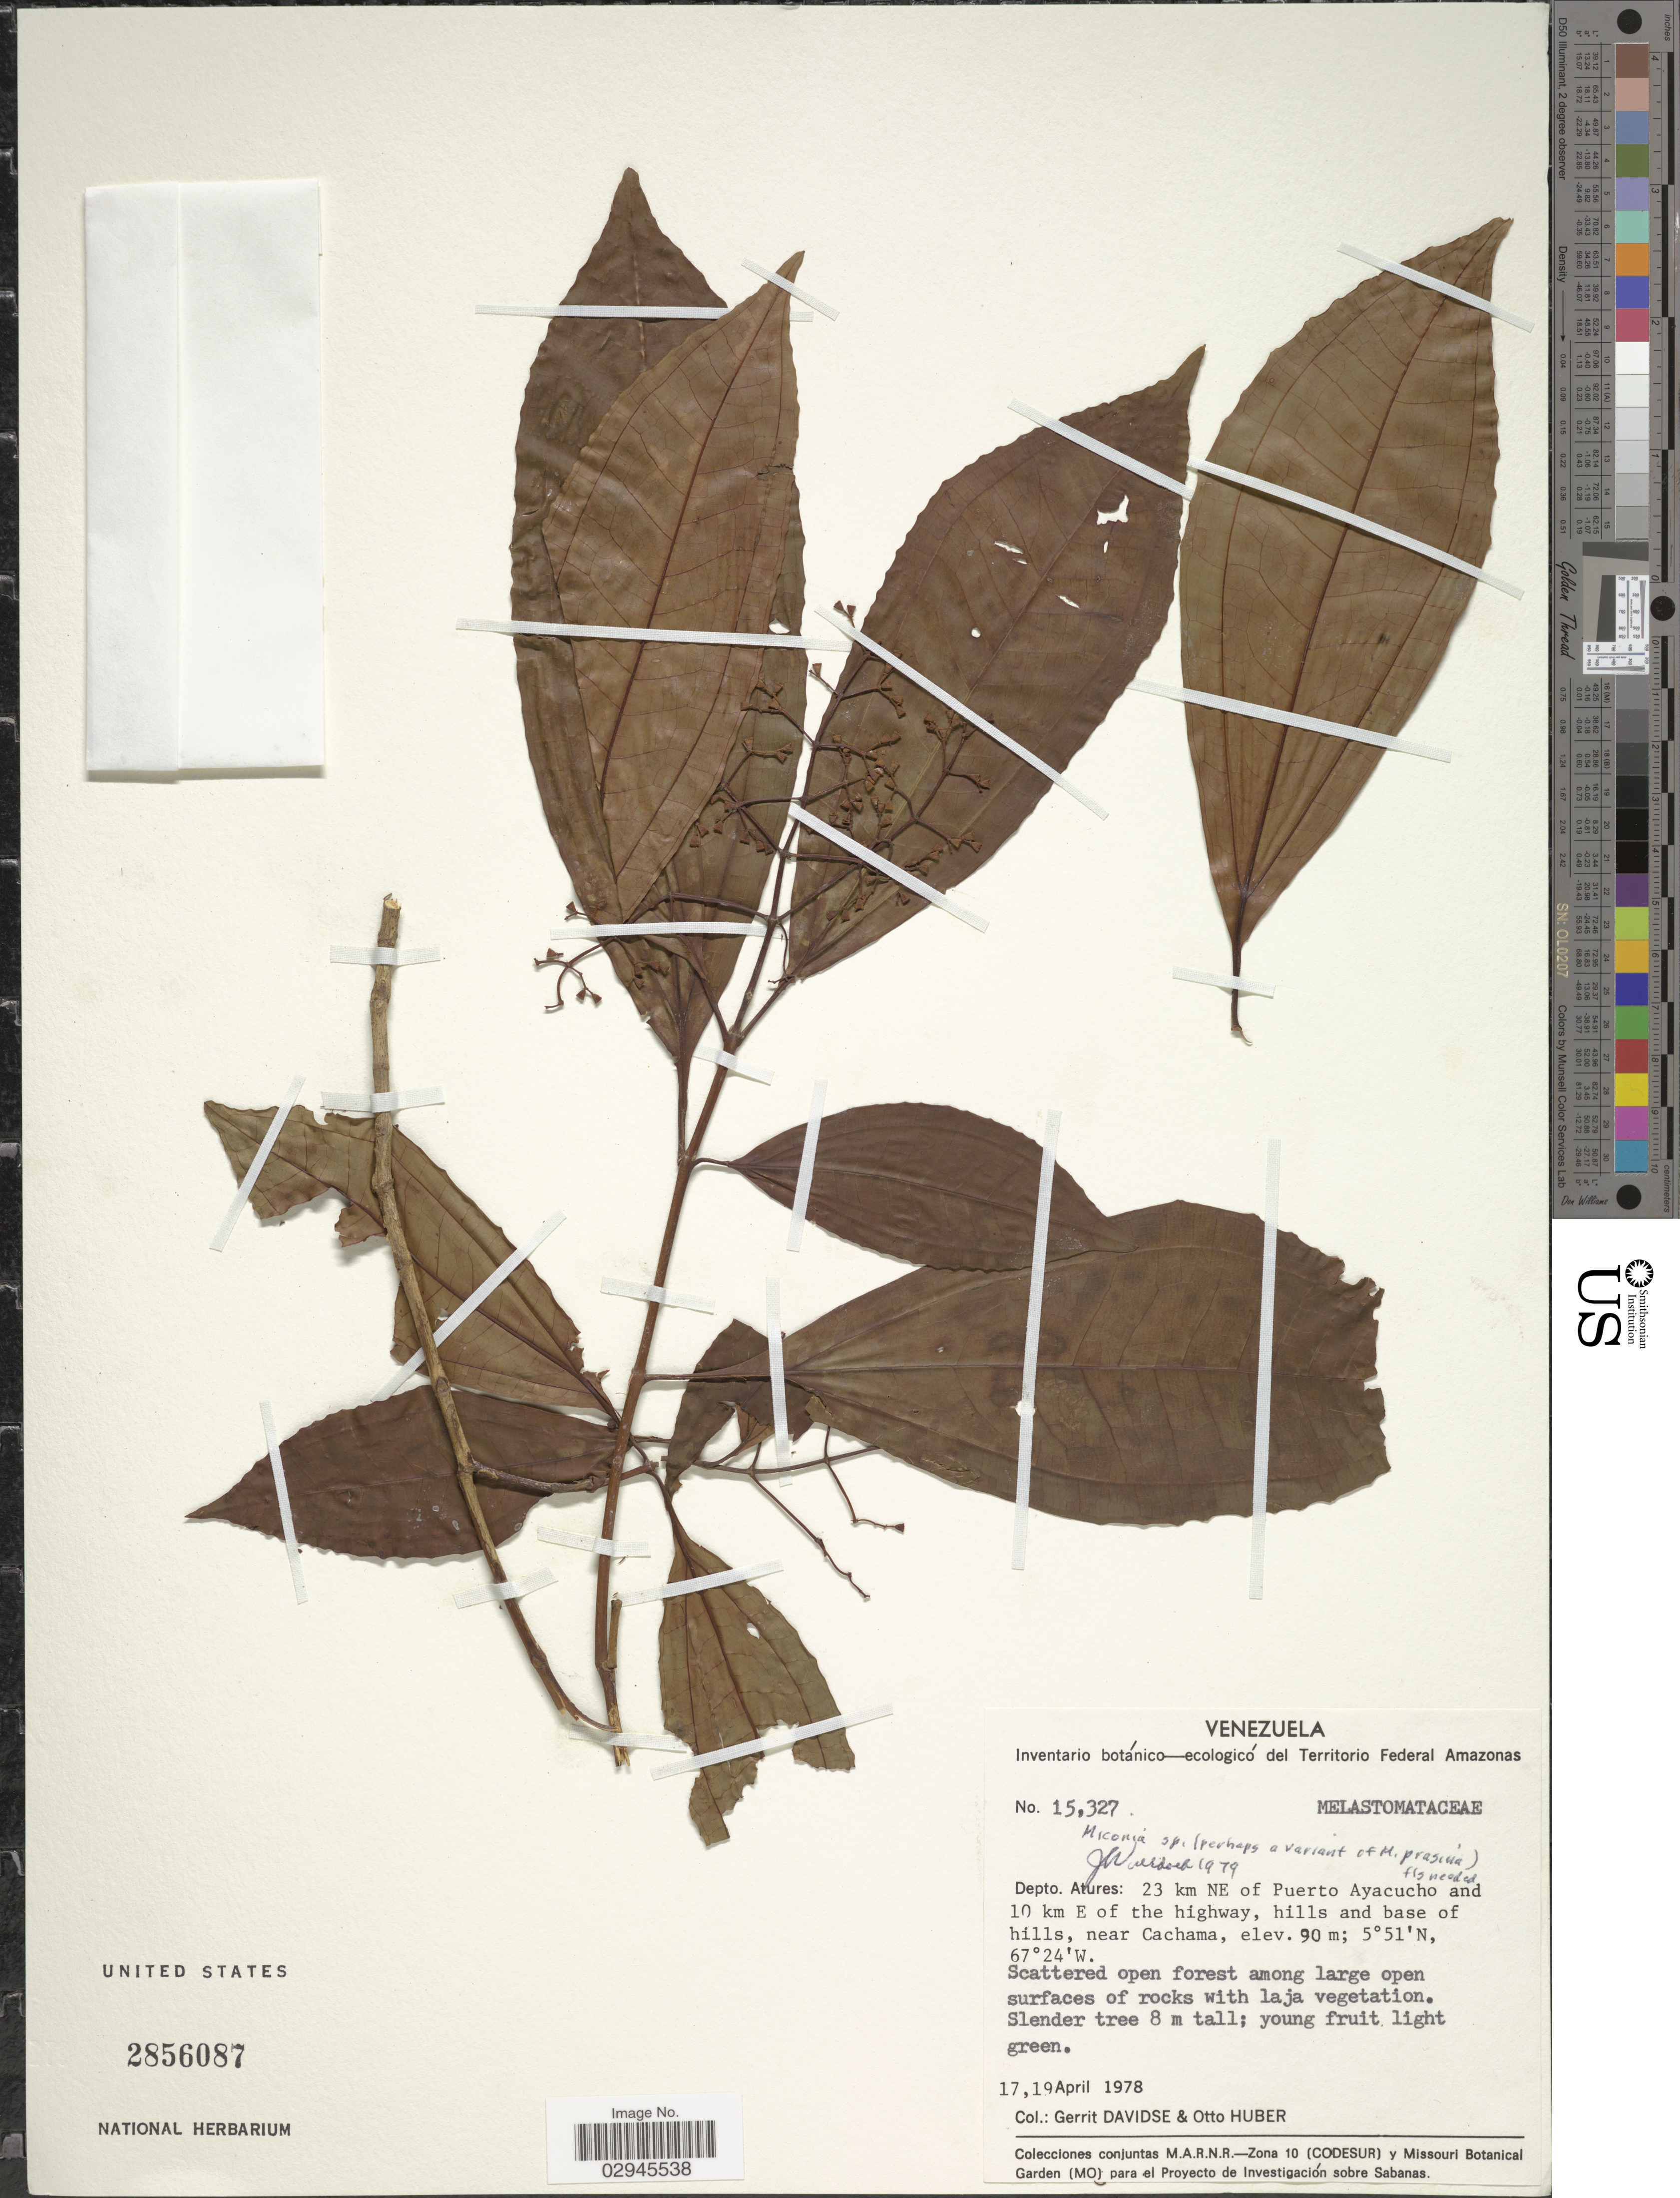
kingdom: Plantae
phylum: Tracheophyta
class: Magnoliopsida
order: Myrtales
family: Melastomataceae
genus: Miconia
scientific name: Miconia sp.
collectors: G. Davidse & O. Huber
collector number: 15327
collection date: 1978-04-17/1978-04-19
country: Venezuela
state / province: Amazonas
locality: Depto. Atures: 23 km NE of Puerto Ayacucho and 10 km E of the highway, hills and base of hills, near Cachama.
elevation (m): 90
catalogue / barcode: US 2856087